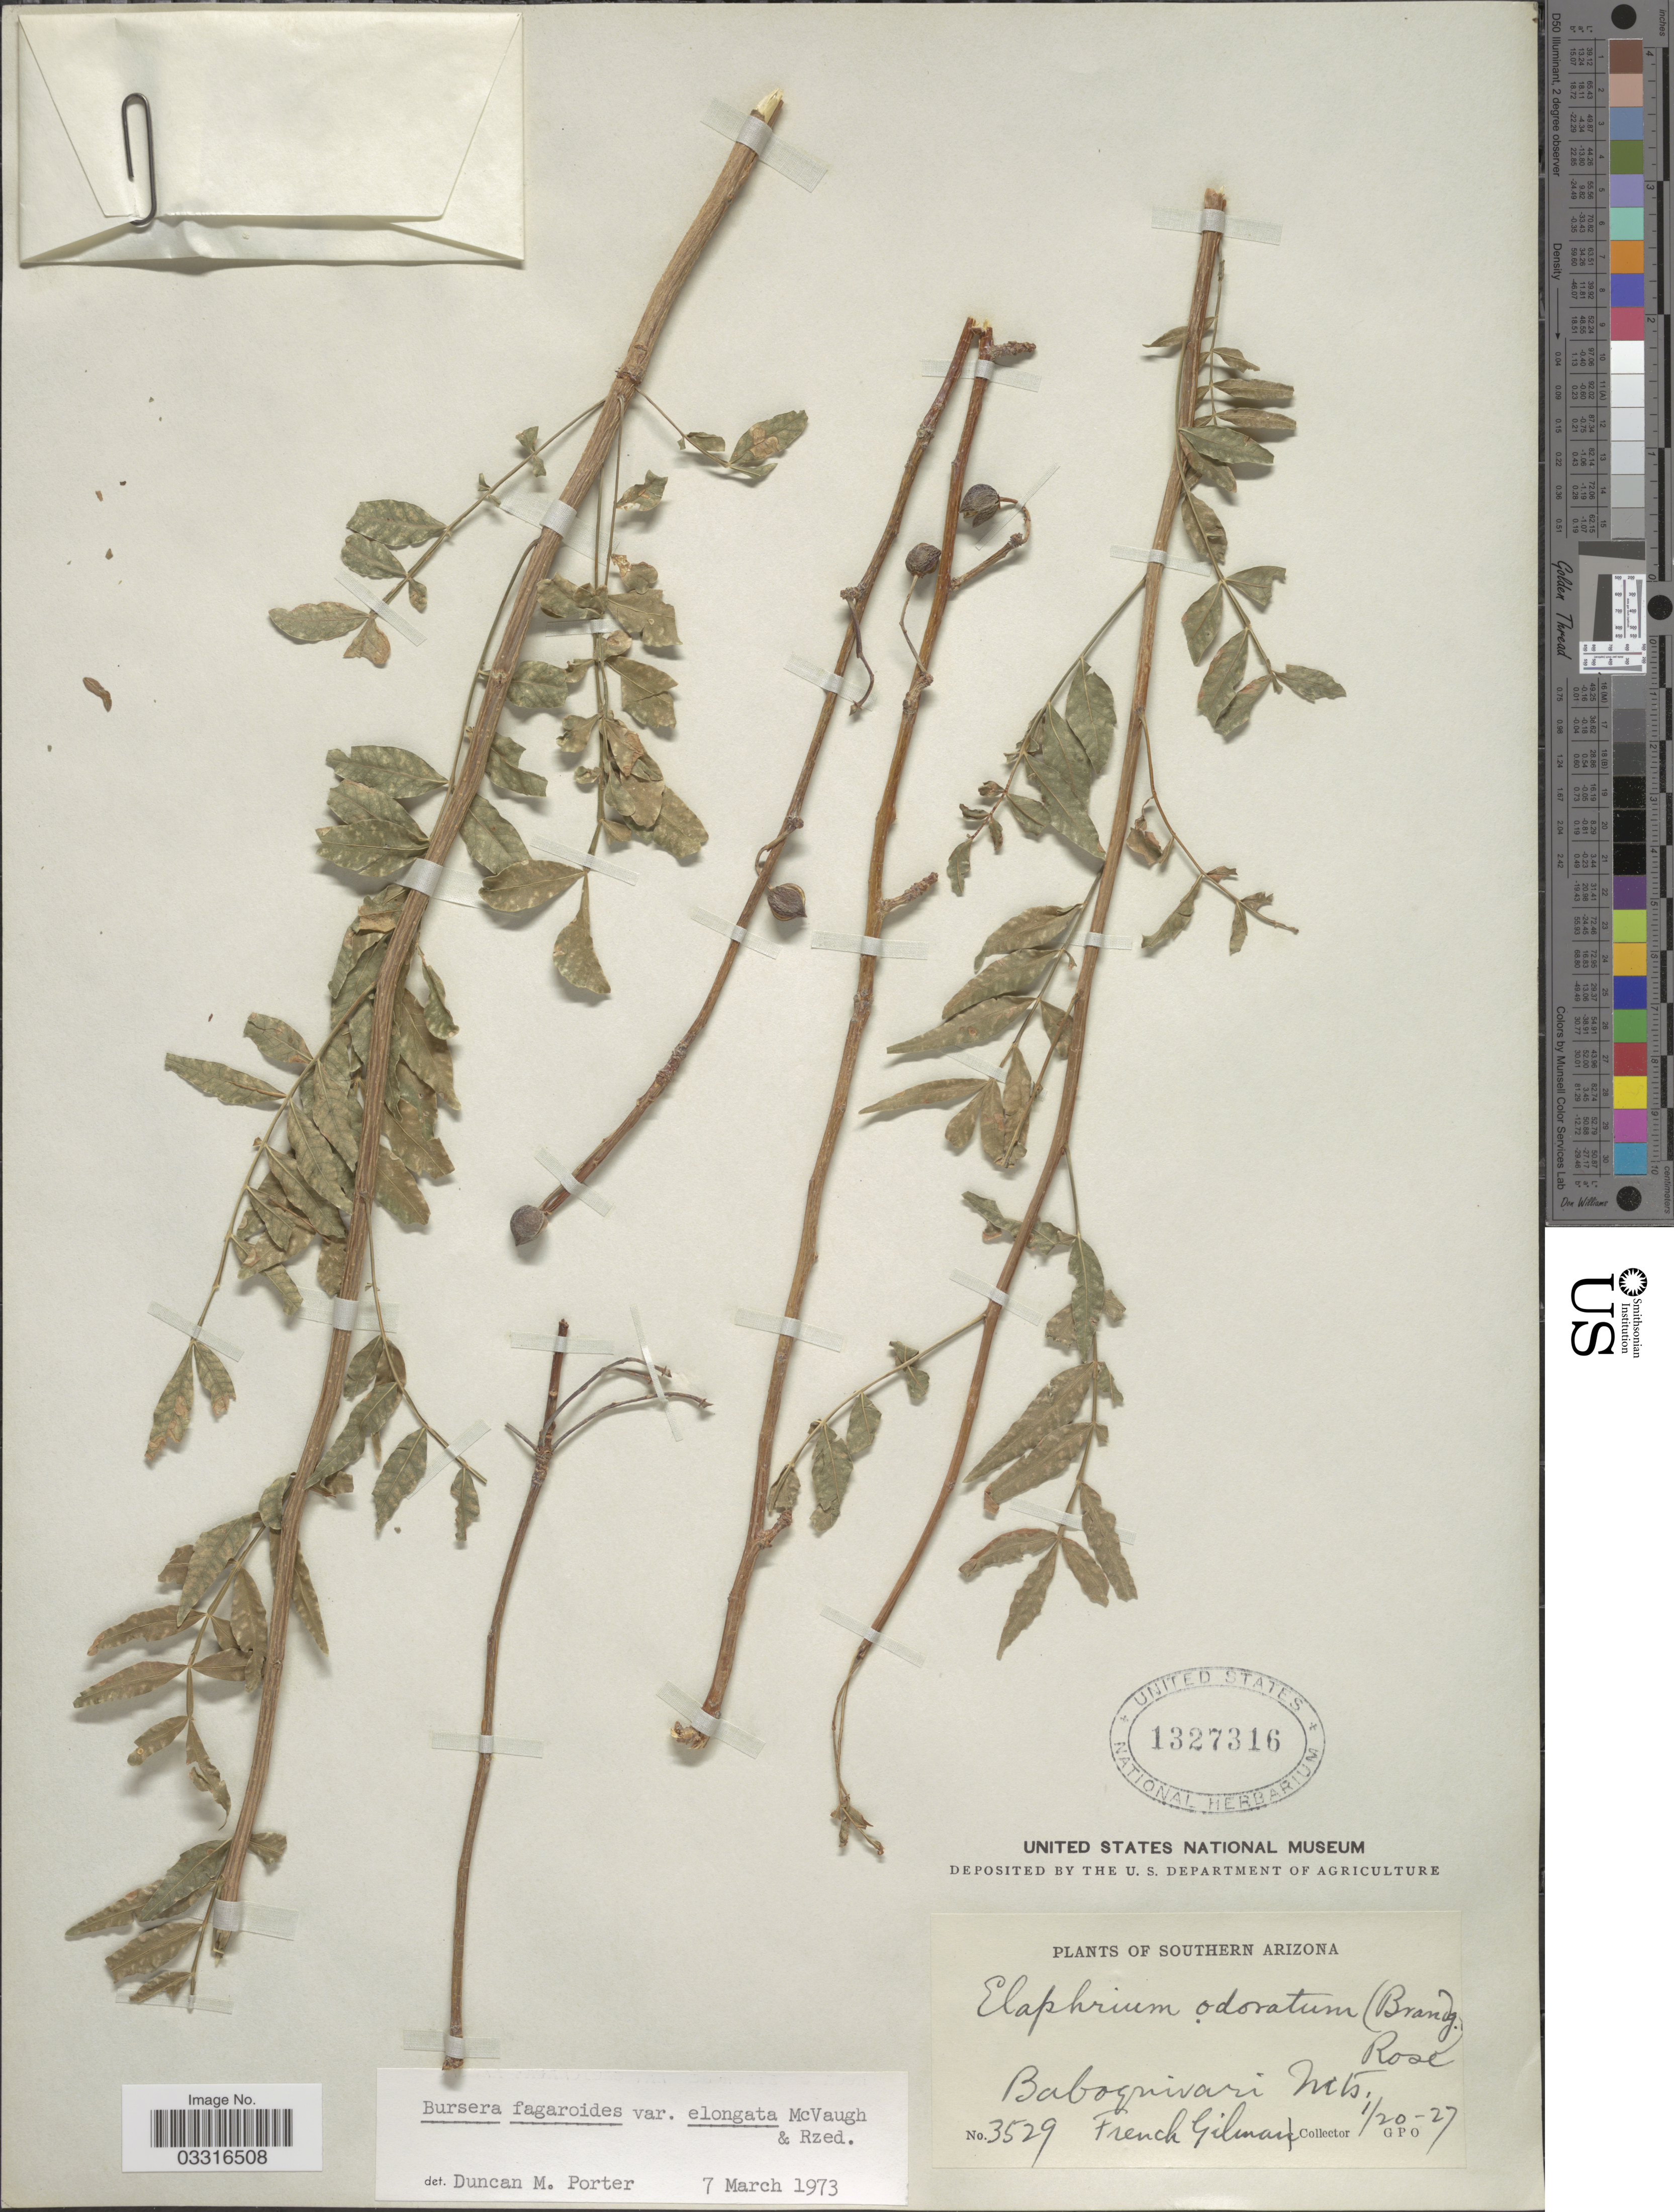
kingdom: Plantae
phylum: Tracheophyta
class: Magnoliopsida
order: Sapindales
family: Burseraceae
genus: Bursera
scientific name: Bursera fagaroides var. elongata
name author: (Kunth) Engl.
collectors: F. Gilman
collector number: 3529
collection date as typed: Transcribed d/m/y: 20/1/27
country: United States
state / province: Arizona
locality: Southern Arizona, Baboquivari Mts.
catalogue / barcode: US 1327316